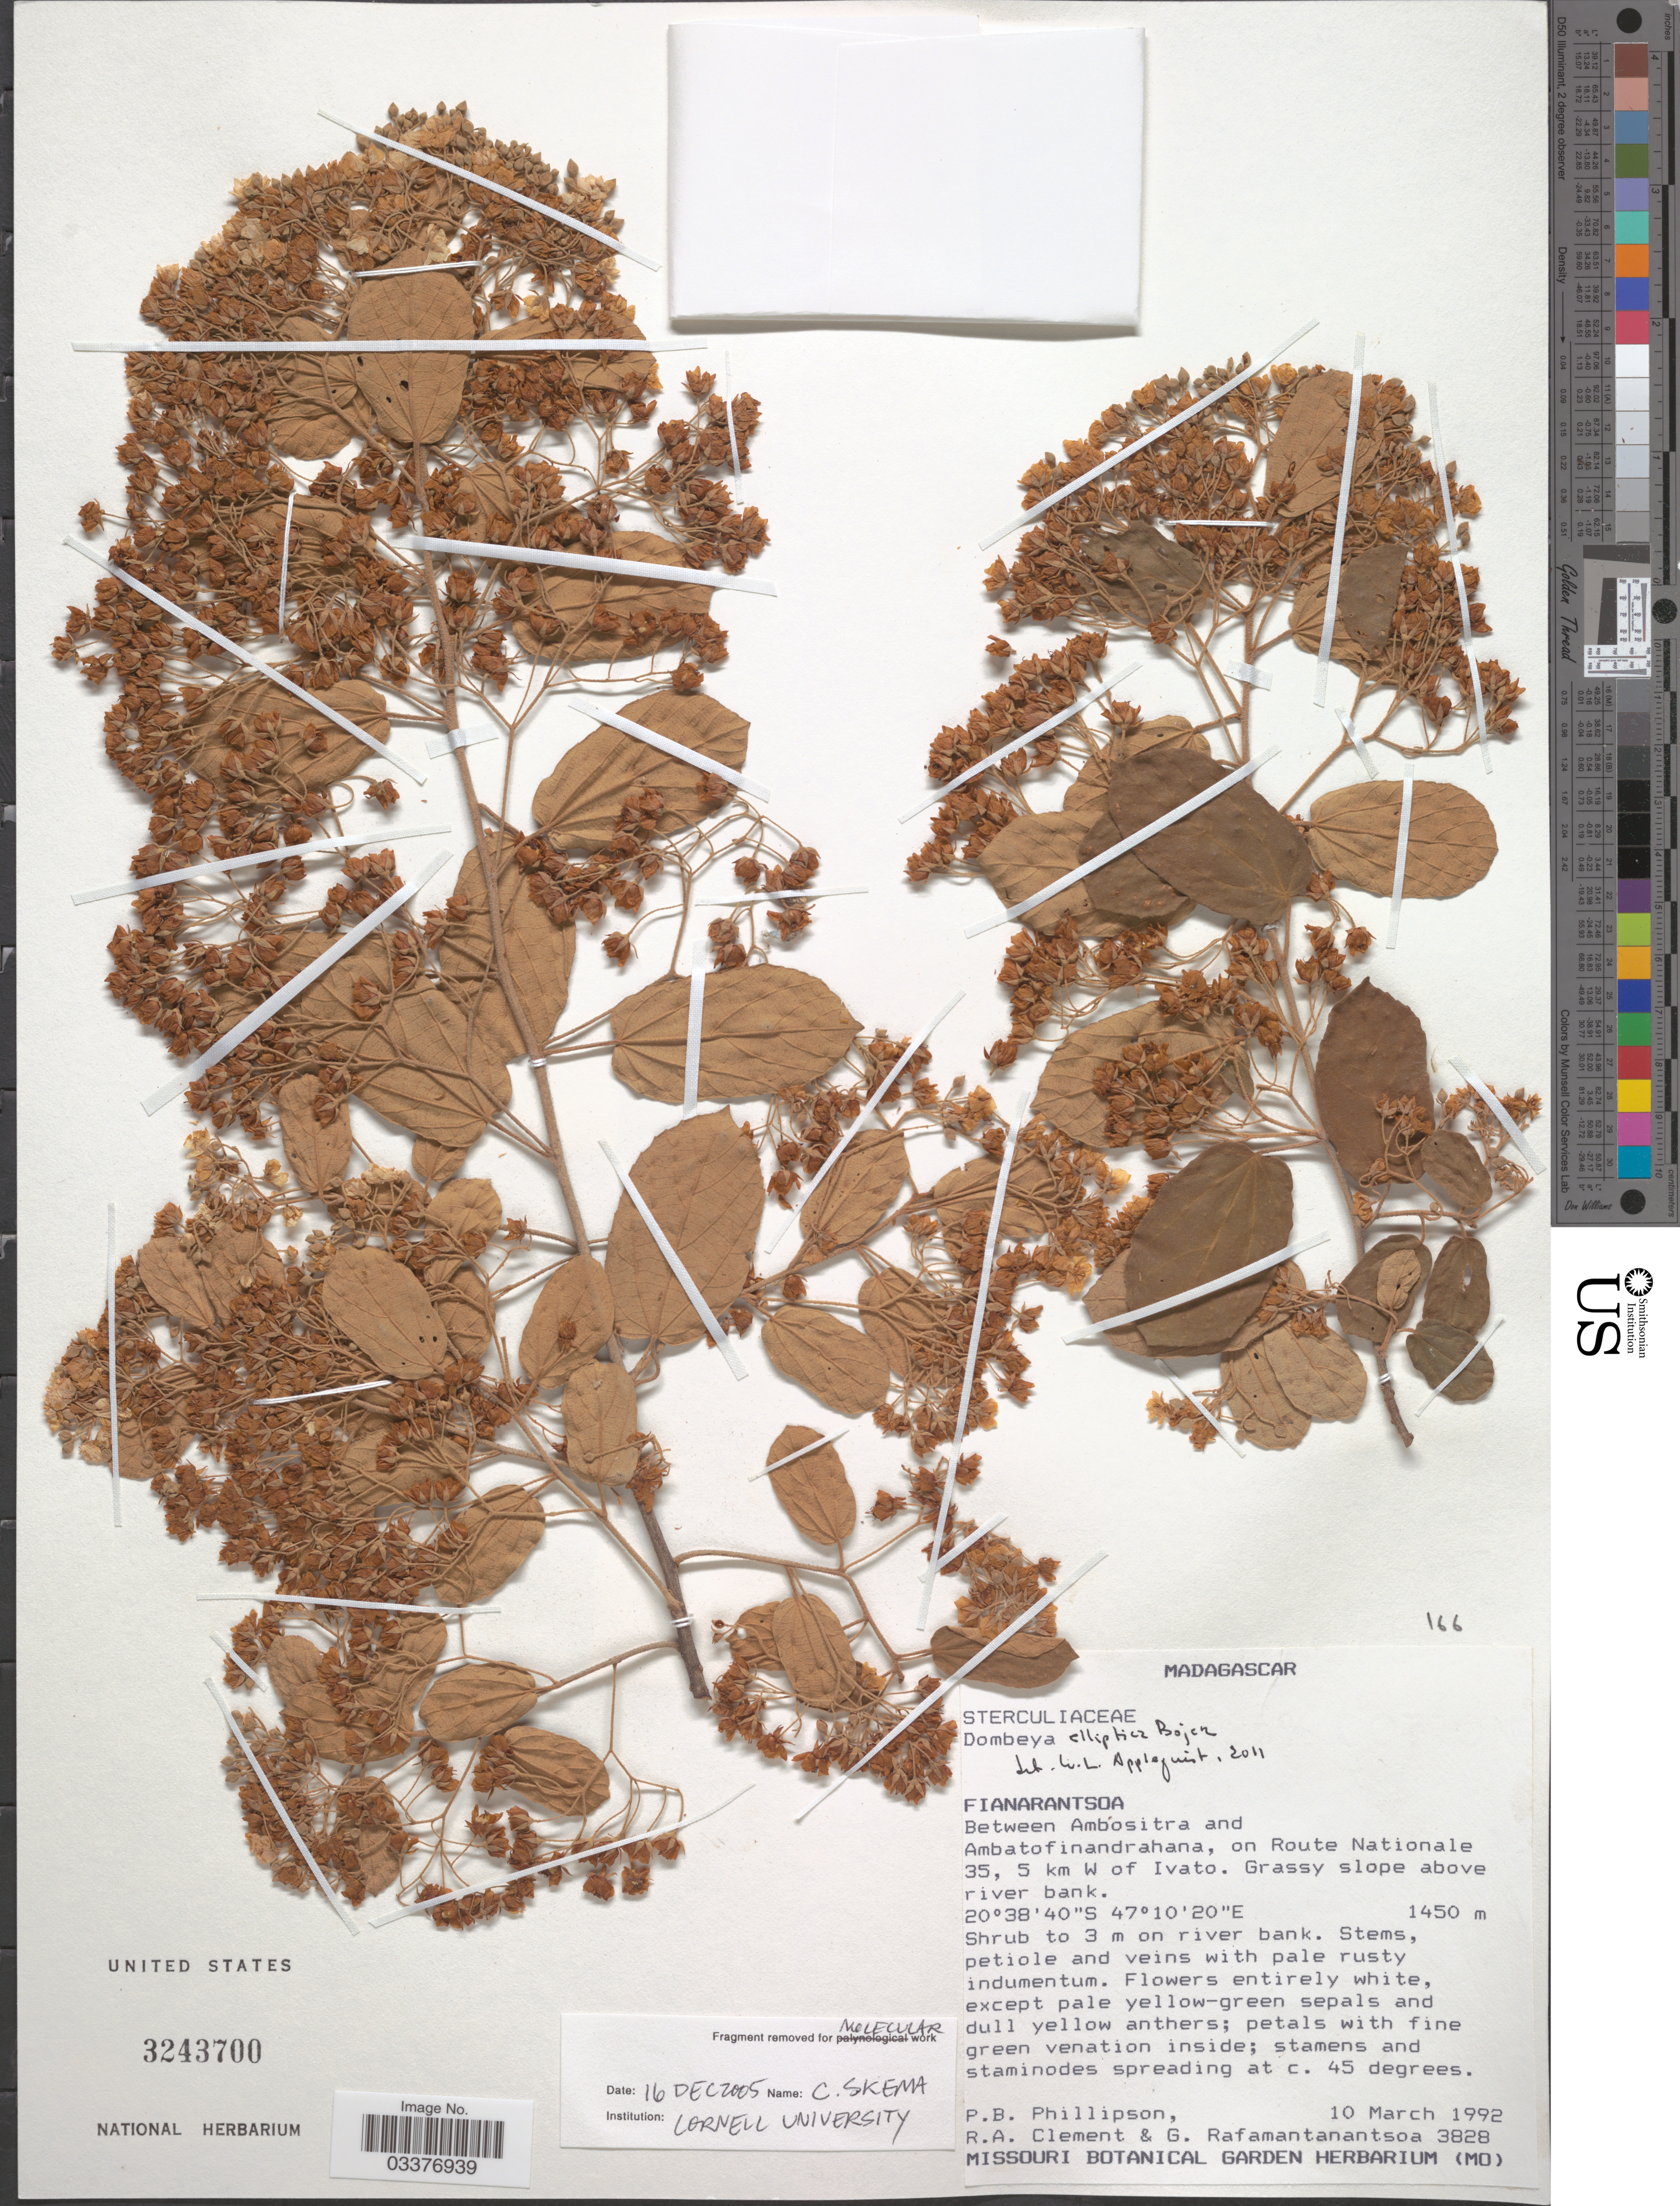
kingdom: Plantae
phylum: Tracheophyta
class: Magnoliopsida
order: Malvales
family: Malvaceae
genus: Dombeya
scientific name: Dombeya elliptica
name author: Bojer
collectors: P. B. Phillipson, R. A.Clement & G. Rafamantanantsoa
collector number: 3828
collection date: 1992-03-10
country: Madagascar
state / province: Amoron'i Mania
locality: Between Ambósitra and Ambatofinandrahana, on Route Nationale 35, 5 km W of Ivato. Grassy slope above river bank.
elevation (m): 1450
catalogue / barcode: US 3243700